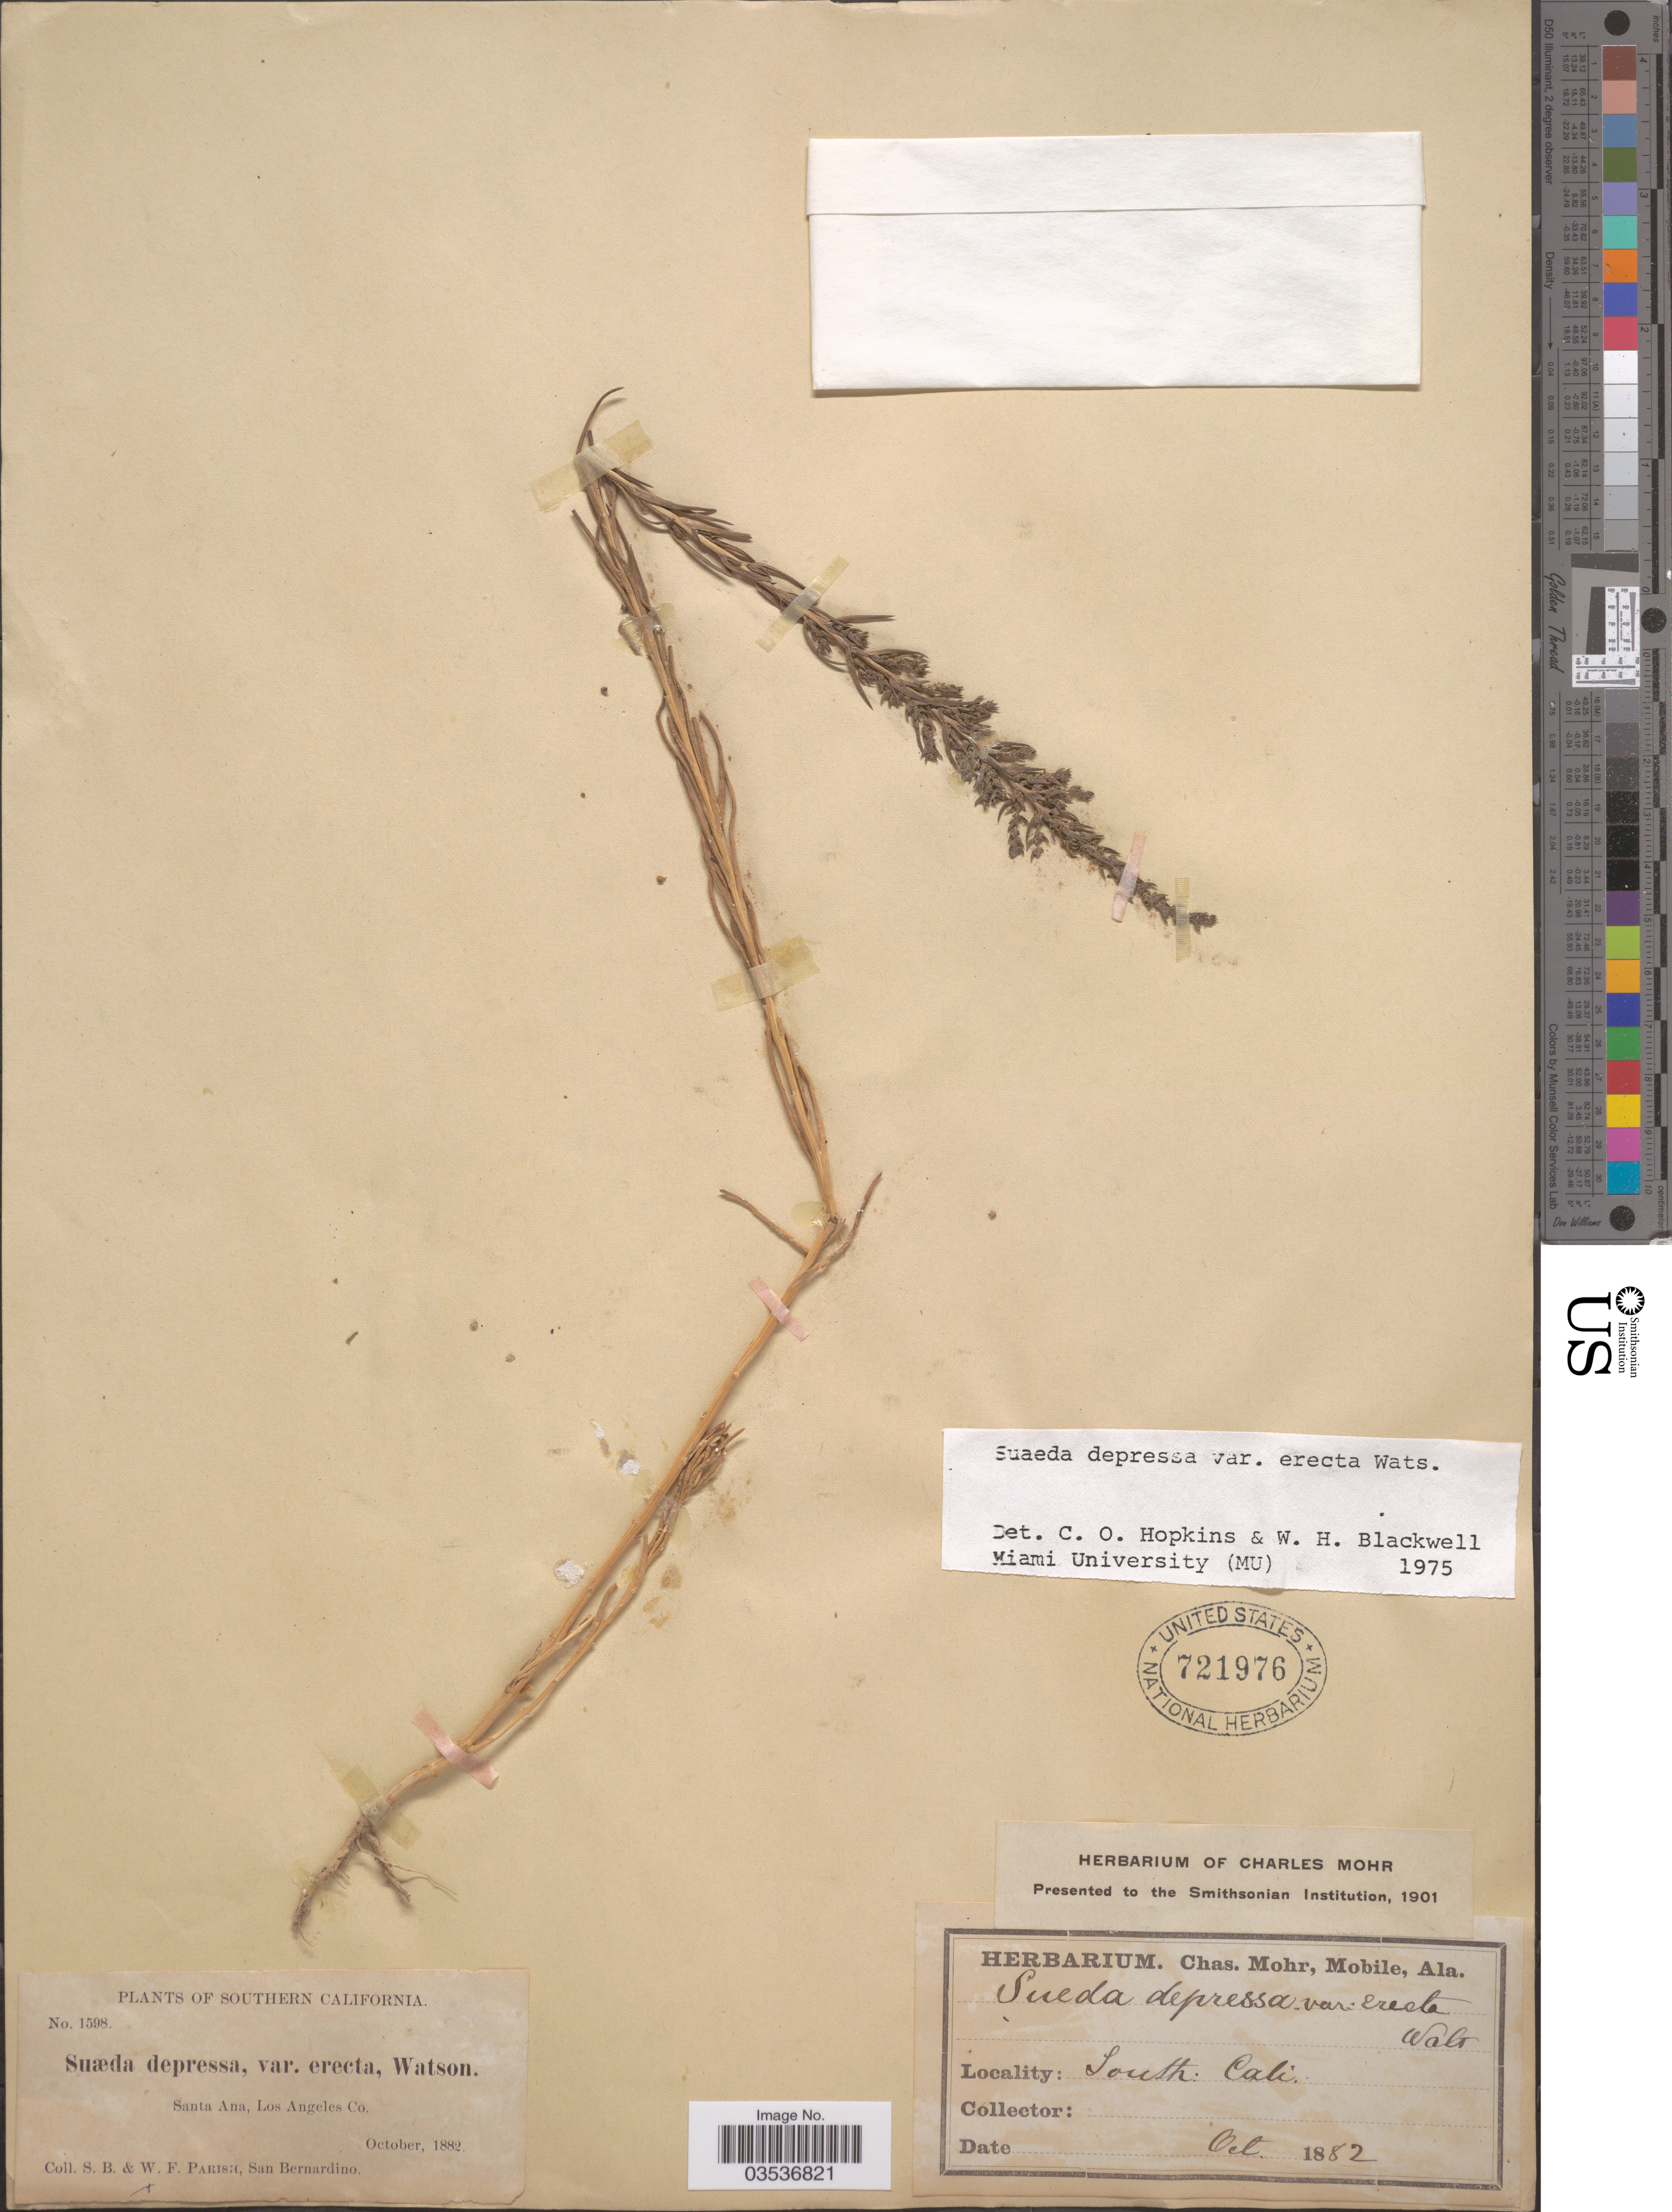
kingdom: Plantae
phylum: Tracheophyta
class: Magnoliopsida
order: Caryophyllales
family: Amaranthaceae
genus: Suaeda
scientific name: Suaeda depressa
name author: (Pursh) S. Watson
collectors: S. B. Parish & W. F. Parish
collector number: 1598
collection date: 1882-10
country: United States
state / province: California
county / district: Los Angeles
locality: Southern California. Santa Ana, Los Angeles Co.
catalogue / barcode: US 721976